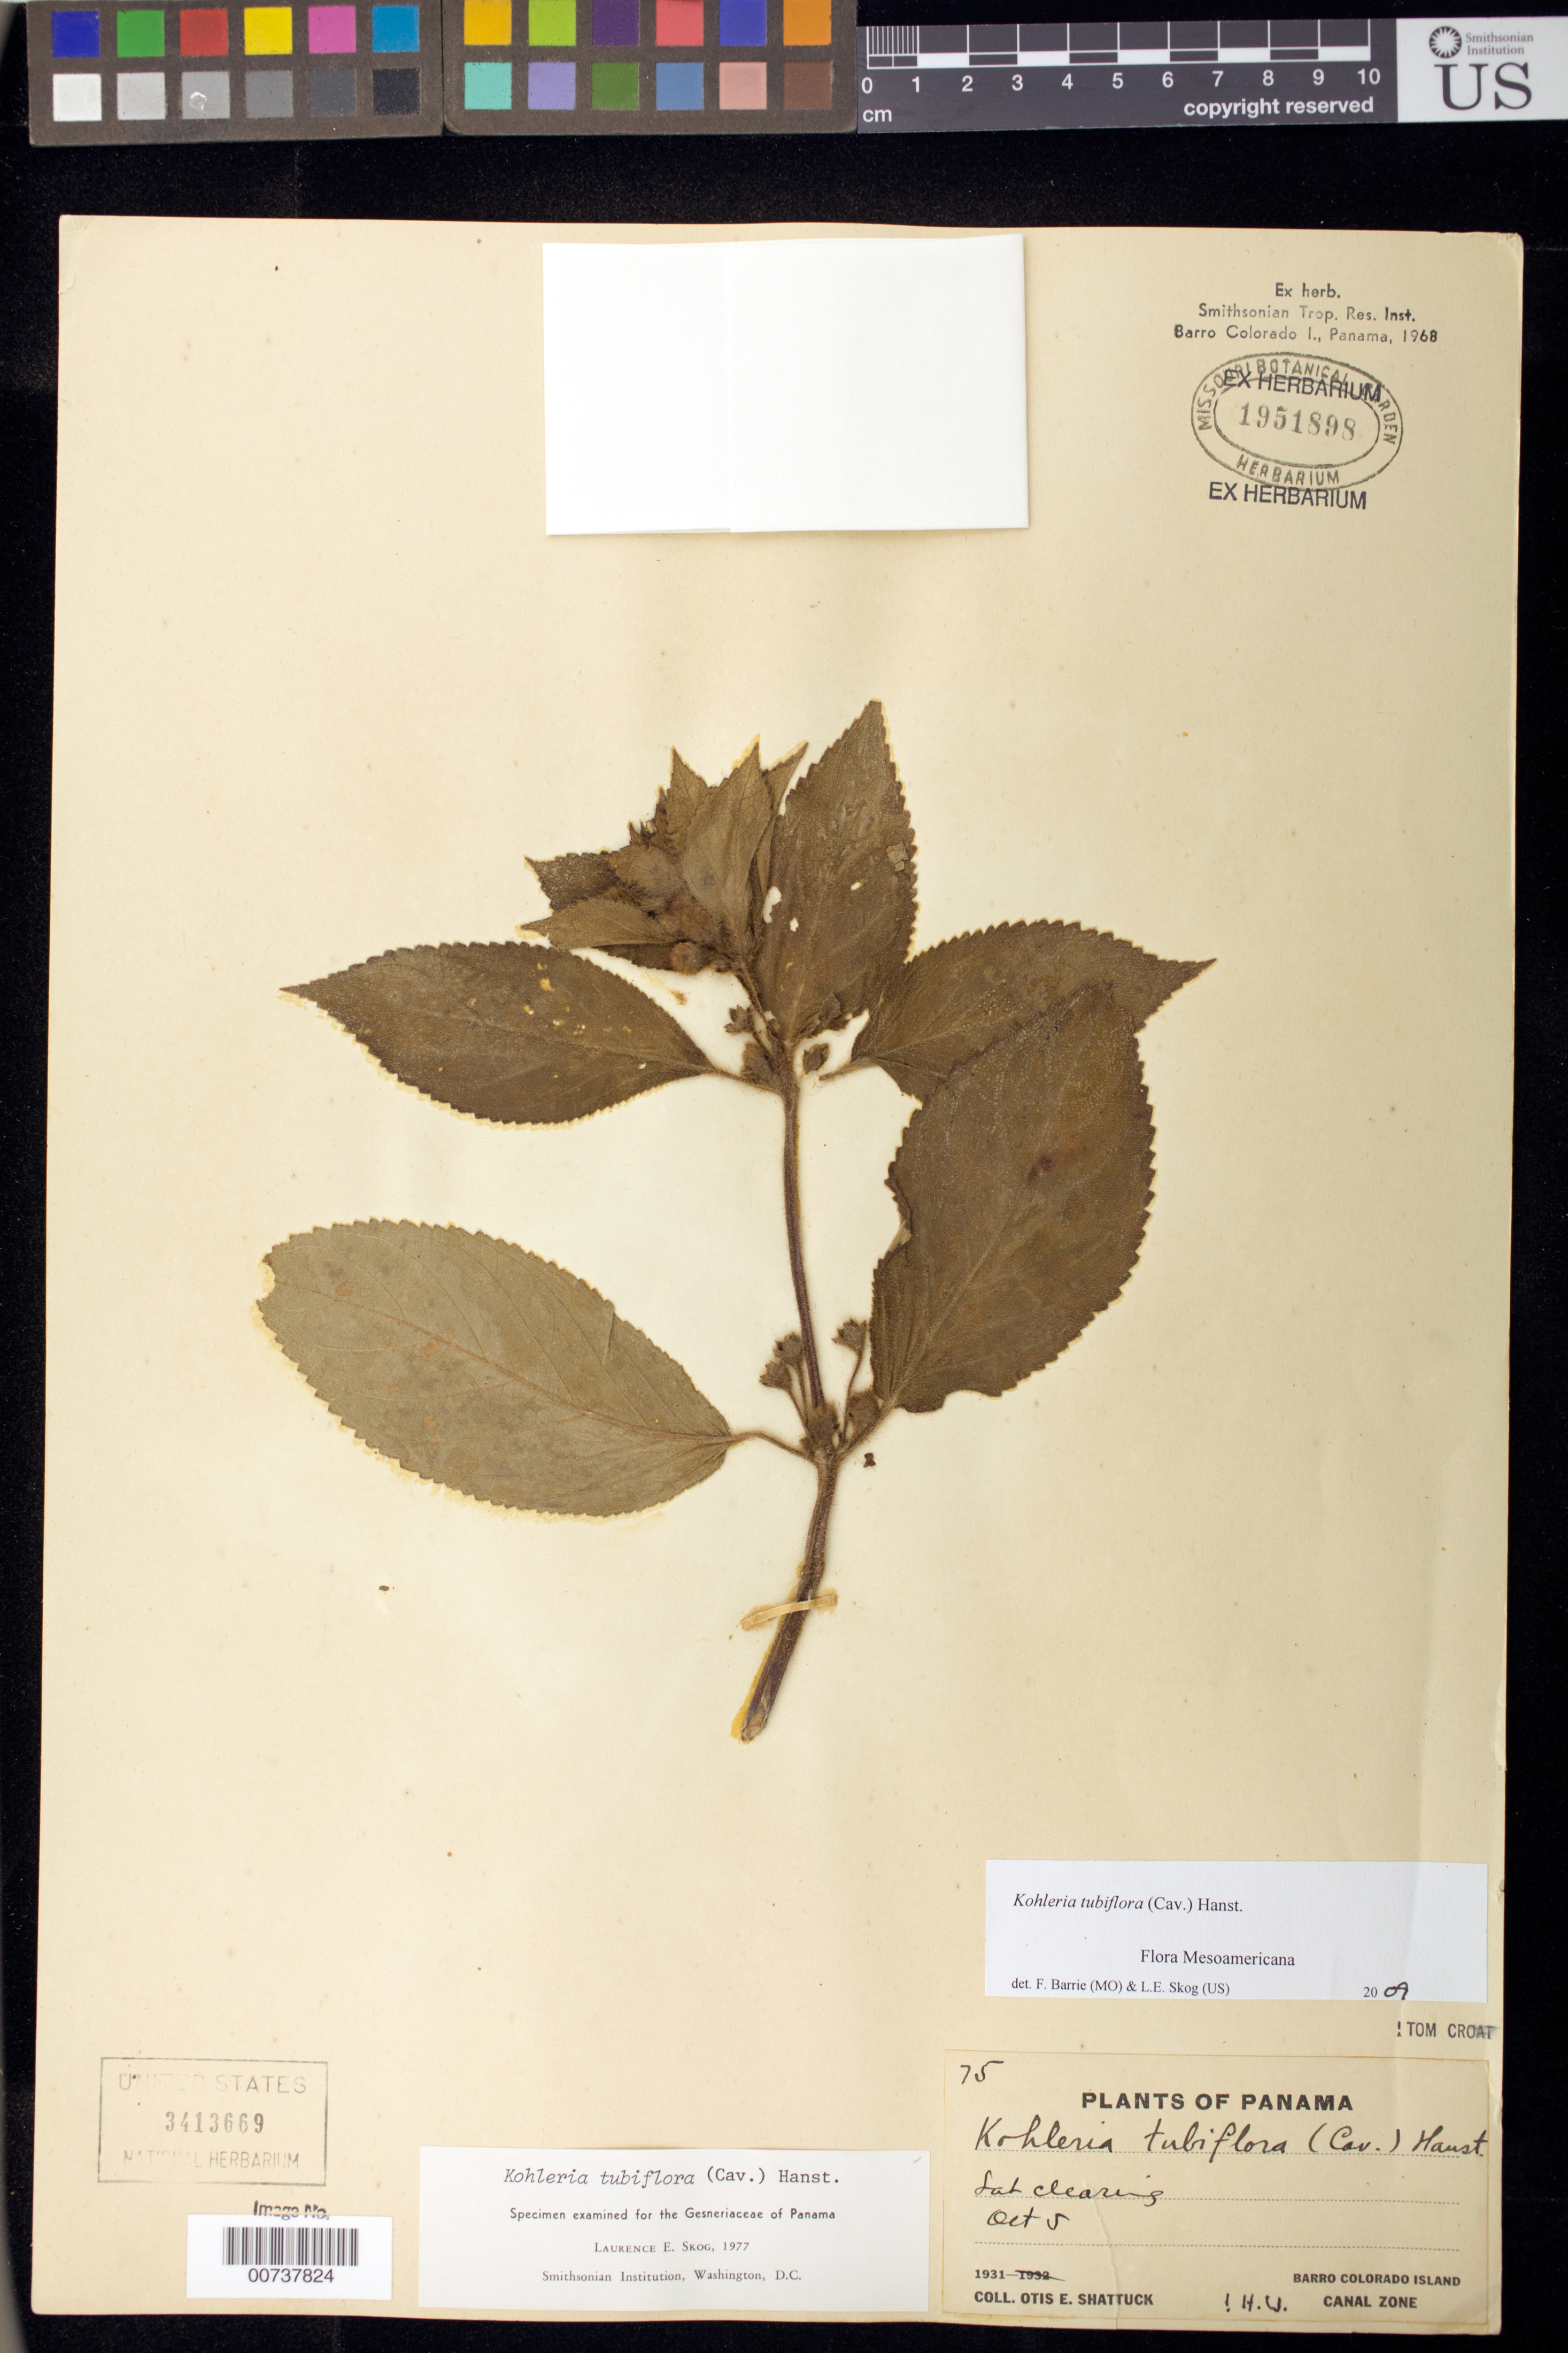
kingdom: Plantae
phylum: Tracheophyta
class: Magnoliopsida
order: Lamiales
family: Gesneriaceae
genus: Kohleria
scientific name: Kohleria tubiflora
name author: (Cav.) Hanst.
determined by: Skog, Laurence E.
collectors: O. Shattuck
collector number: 75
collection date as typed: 05 Oct 1931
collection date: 1931-10-05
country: Panama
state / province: Panamá Oeste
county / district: Canal Zone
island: Barro Colorado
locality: Barro Colorado Island, Canal Zone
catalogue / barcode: US 3413669